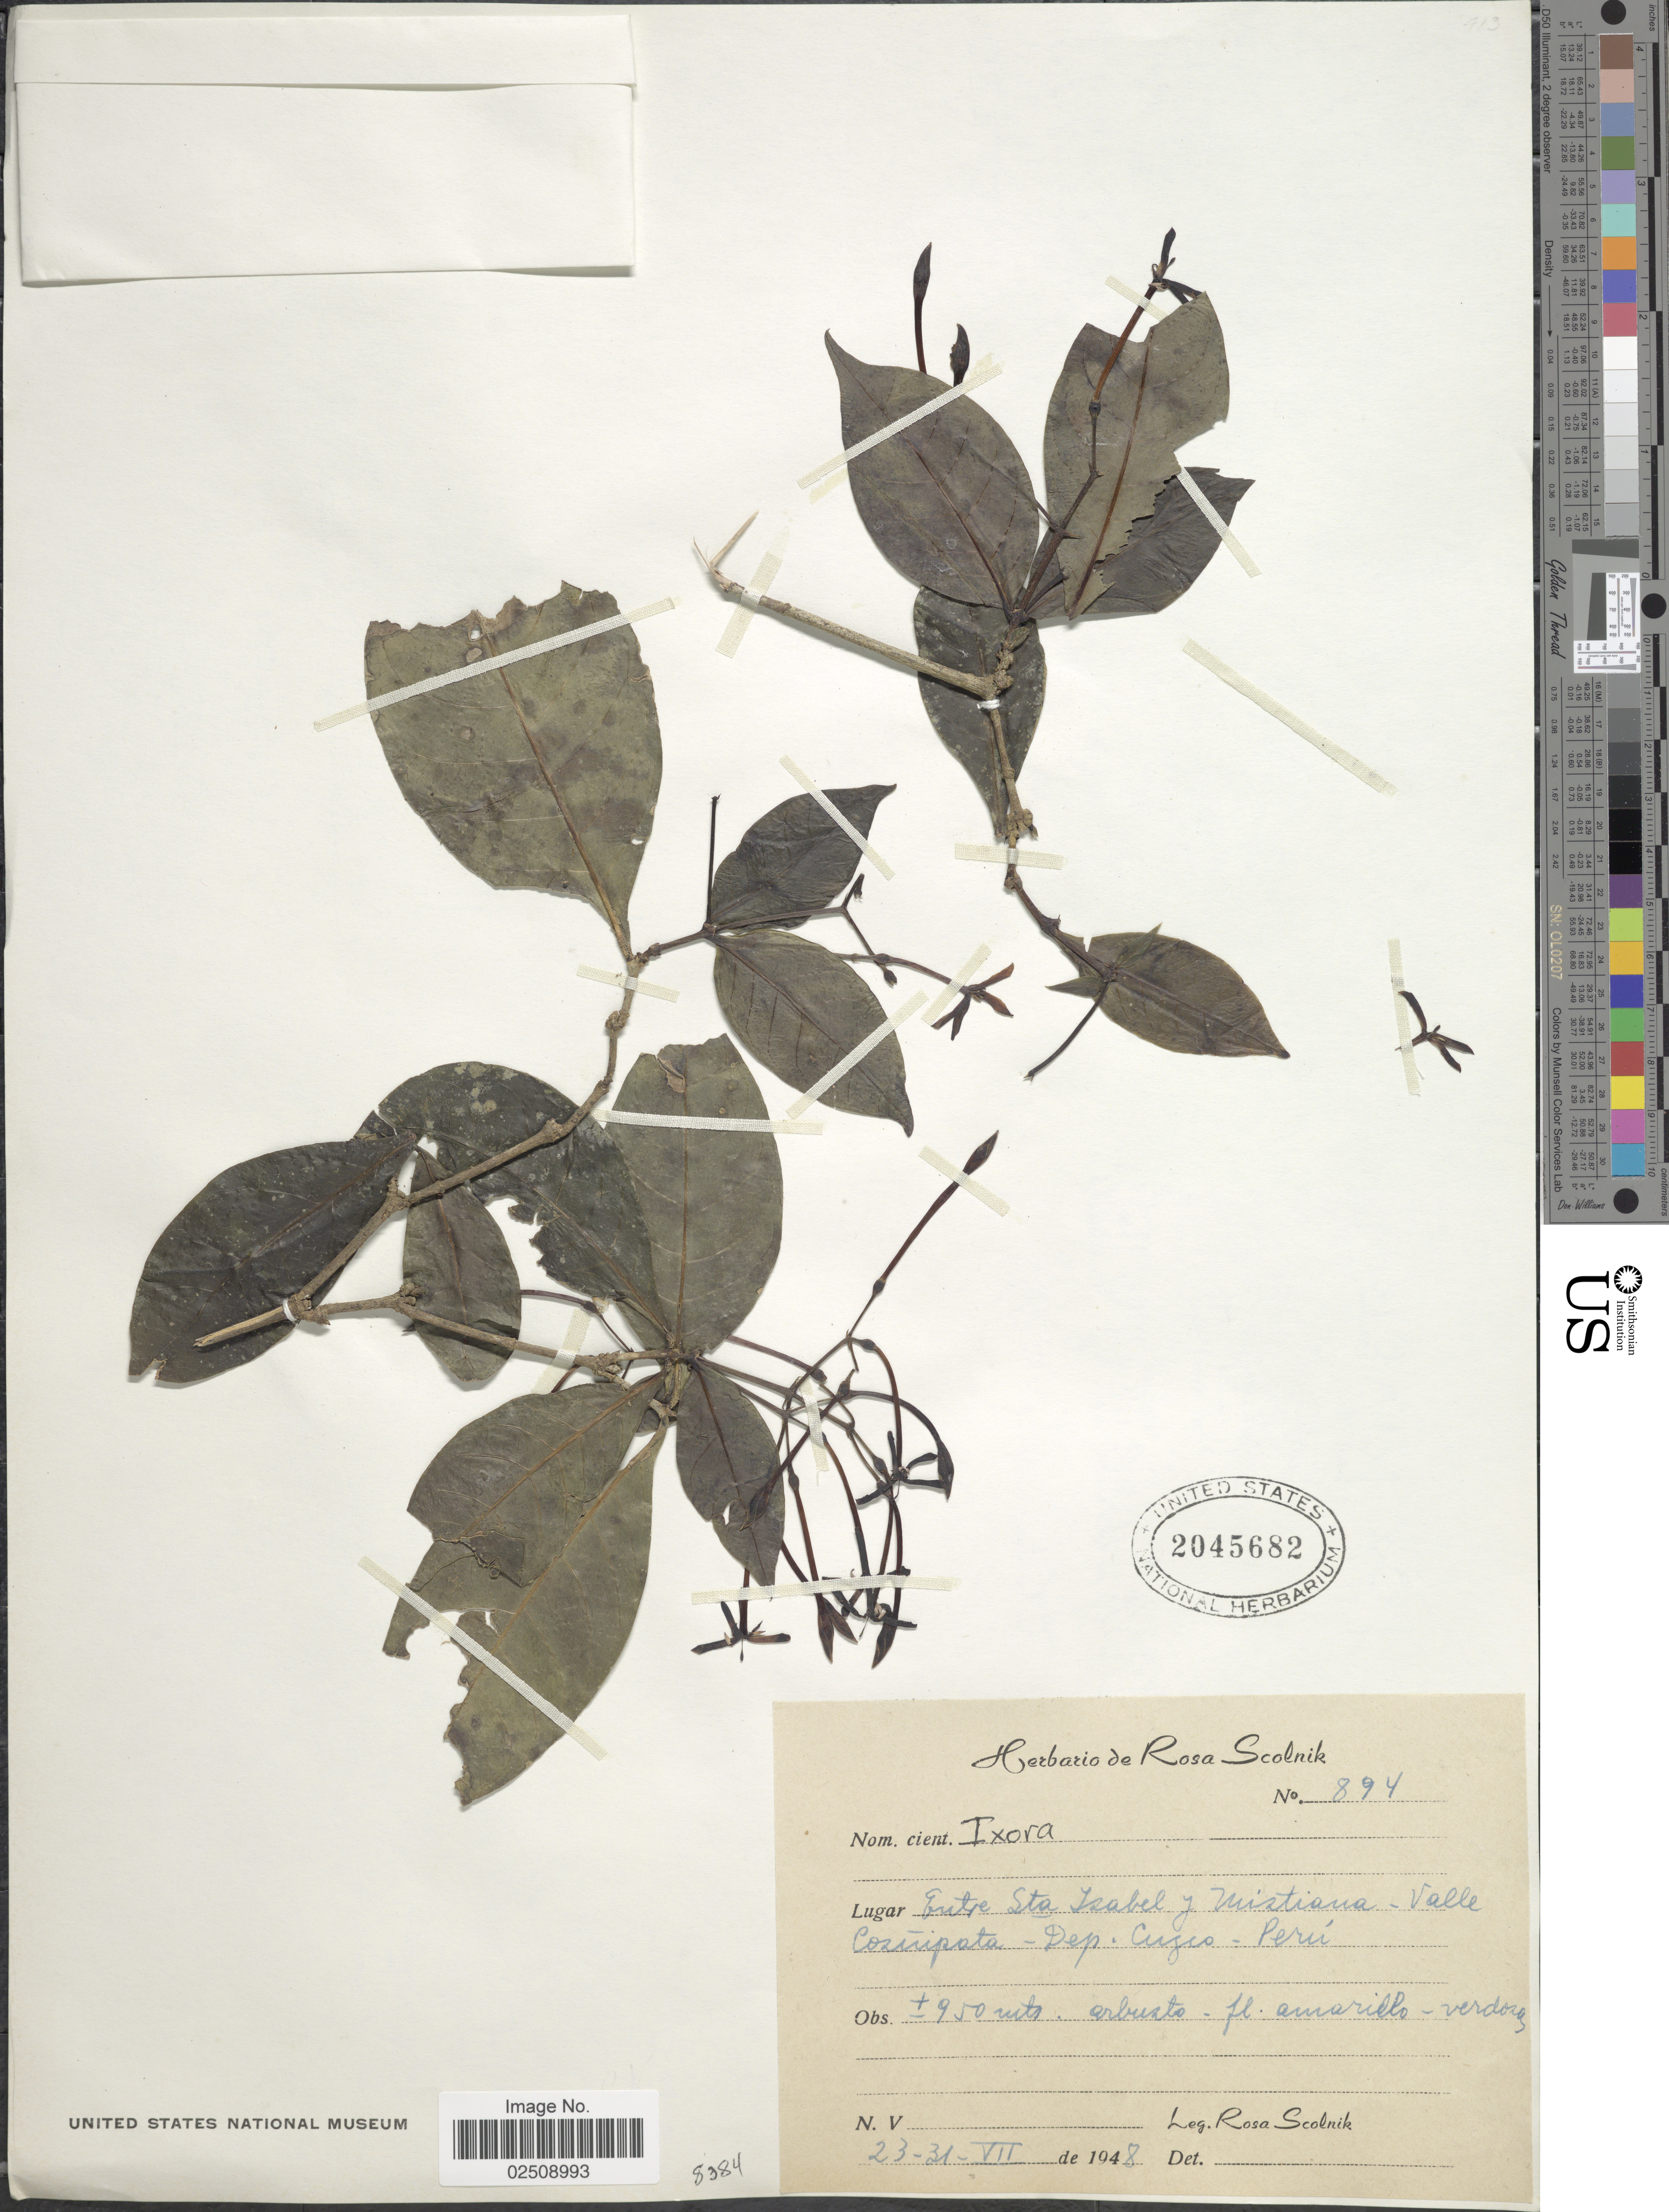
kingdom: Plantae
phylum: Tracheophyta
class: Magnoliopsida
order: Gentianales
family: Rubiaceae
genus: Ixora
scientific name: Ixora sp.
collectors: R. Scolnik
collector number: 894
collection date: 1948-07-23/1948-07-31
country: Peru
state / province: Cusco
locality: Entre Sta Isabel y Mistiana - Valle Coziripata - Dep. Cuzco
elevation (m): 950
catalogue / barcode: US 2045682